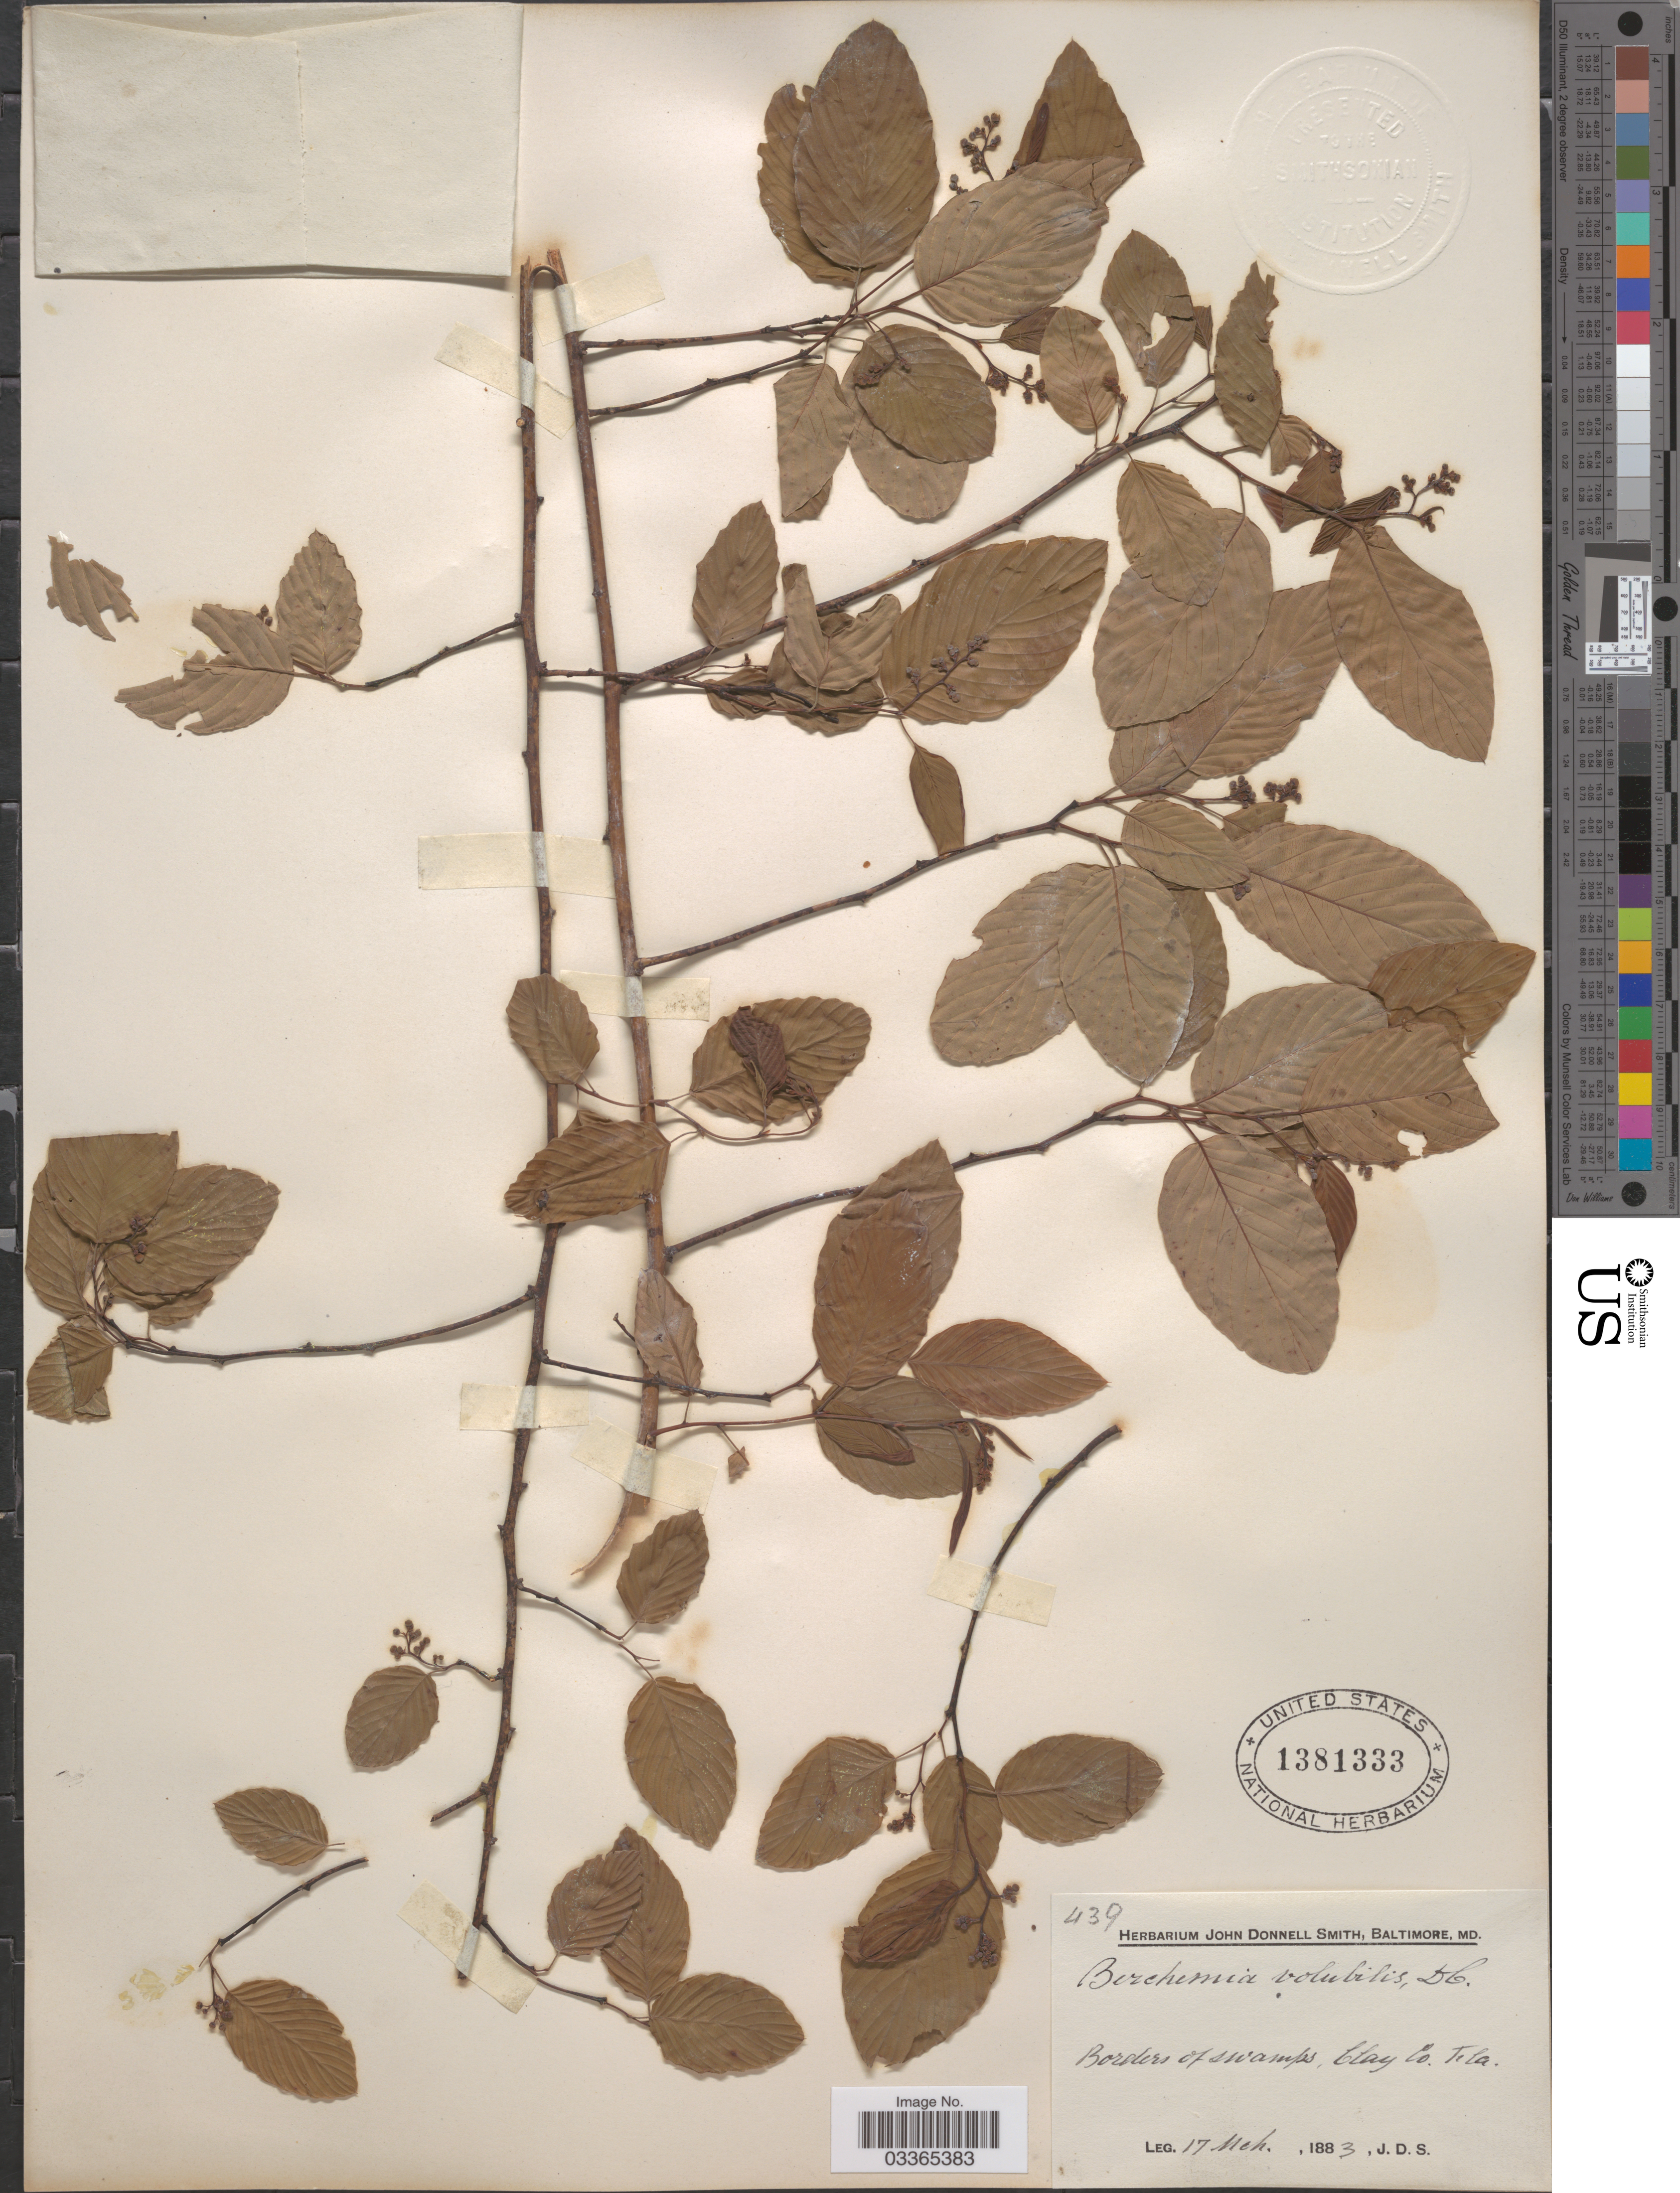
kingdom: Plantae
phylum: Tracheophyta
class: Magnoliopsida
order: Rosales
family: Rhamnaceae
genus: Berchemia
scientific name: Berchemia scandens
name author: (Hill) K. Koch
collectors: J. Donnell Smith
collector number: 439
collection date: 1883-03-17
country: United States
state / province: Florida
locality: Borders of swamps, Clay Co.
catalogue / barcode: US 1381333